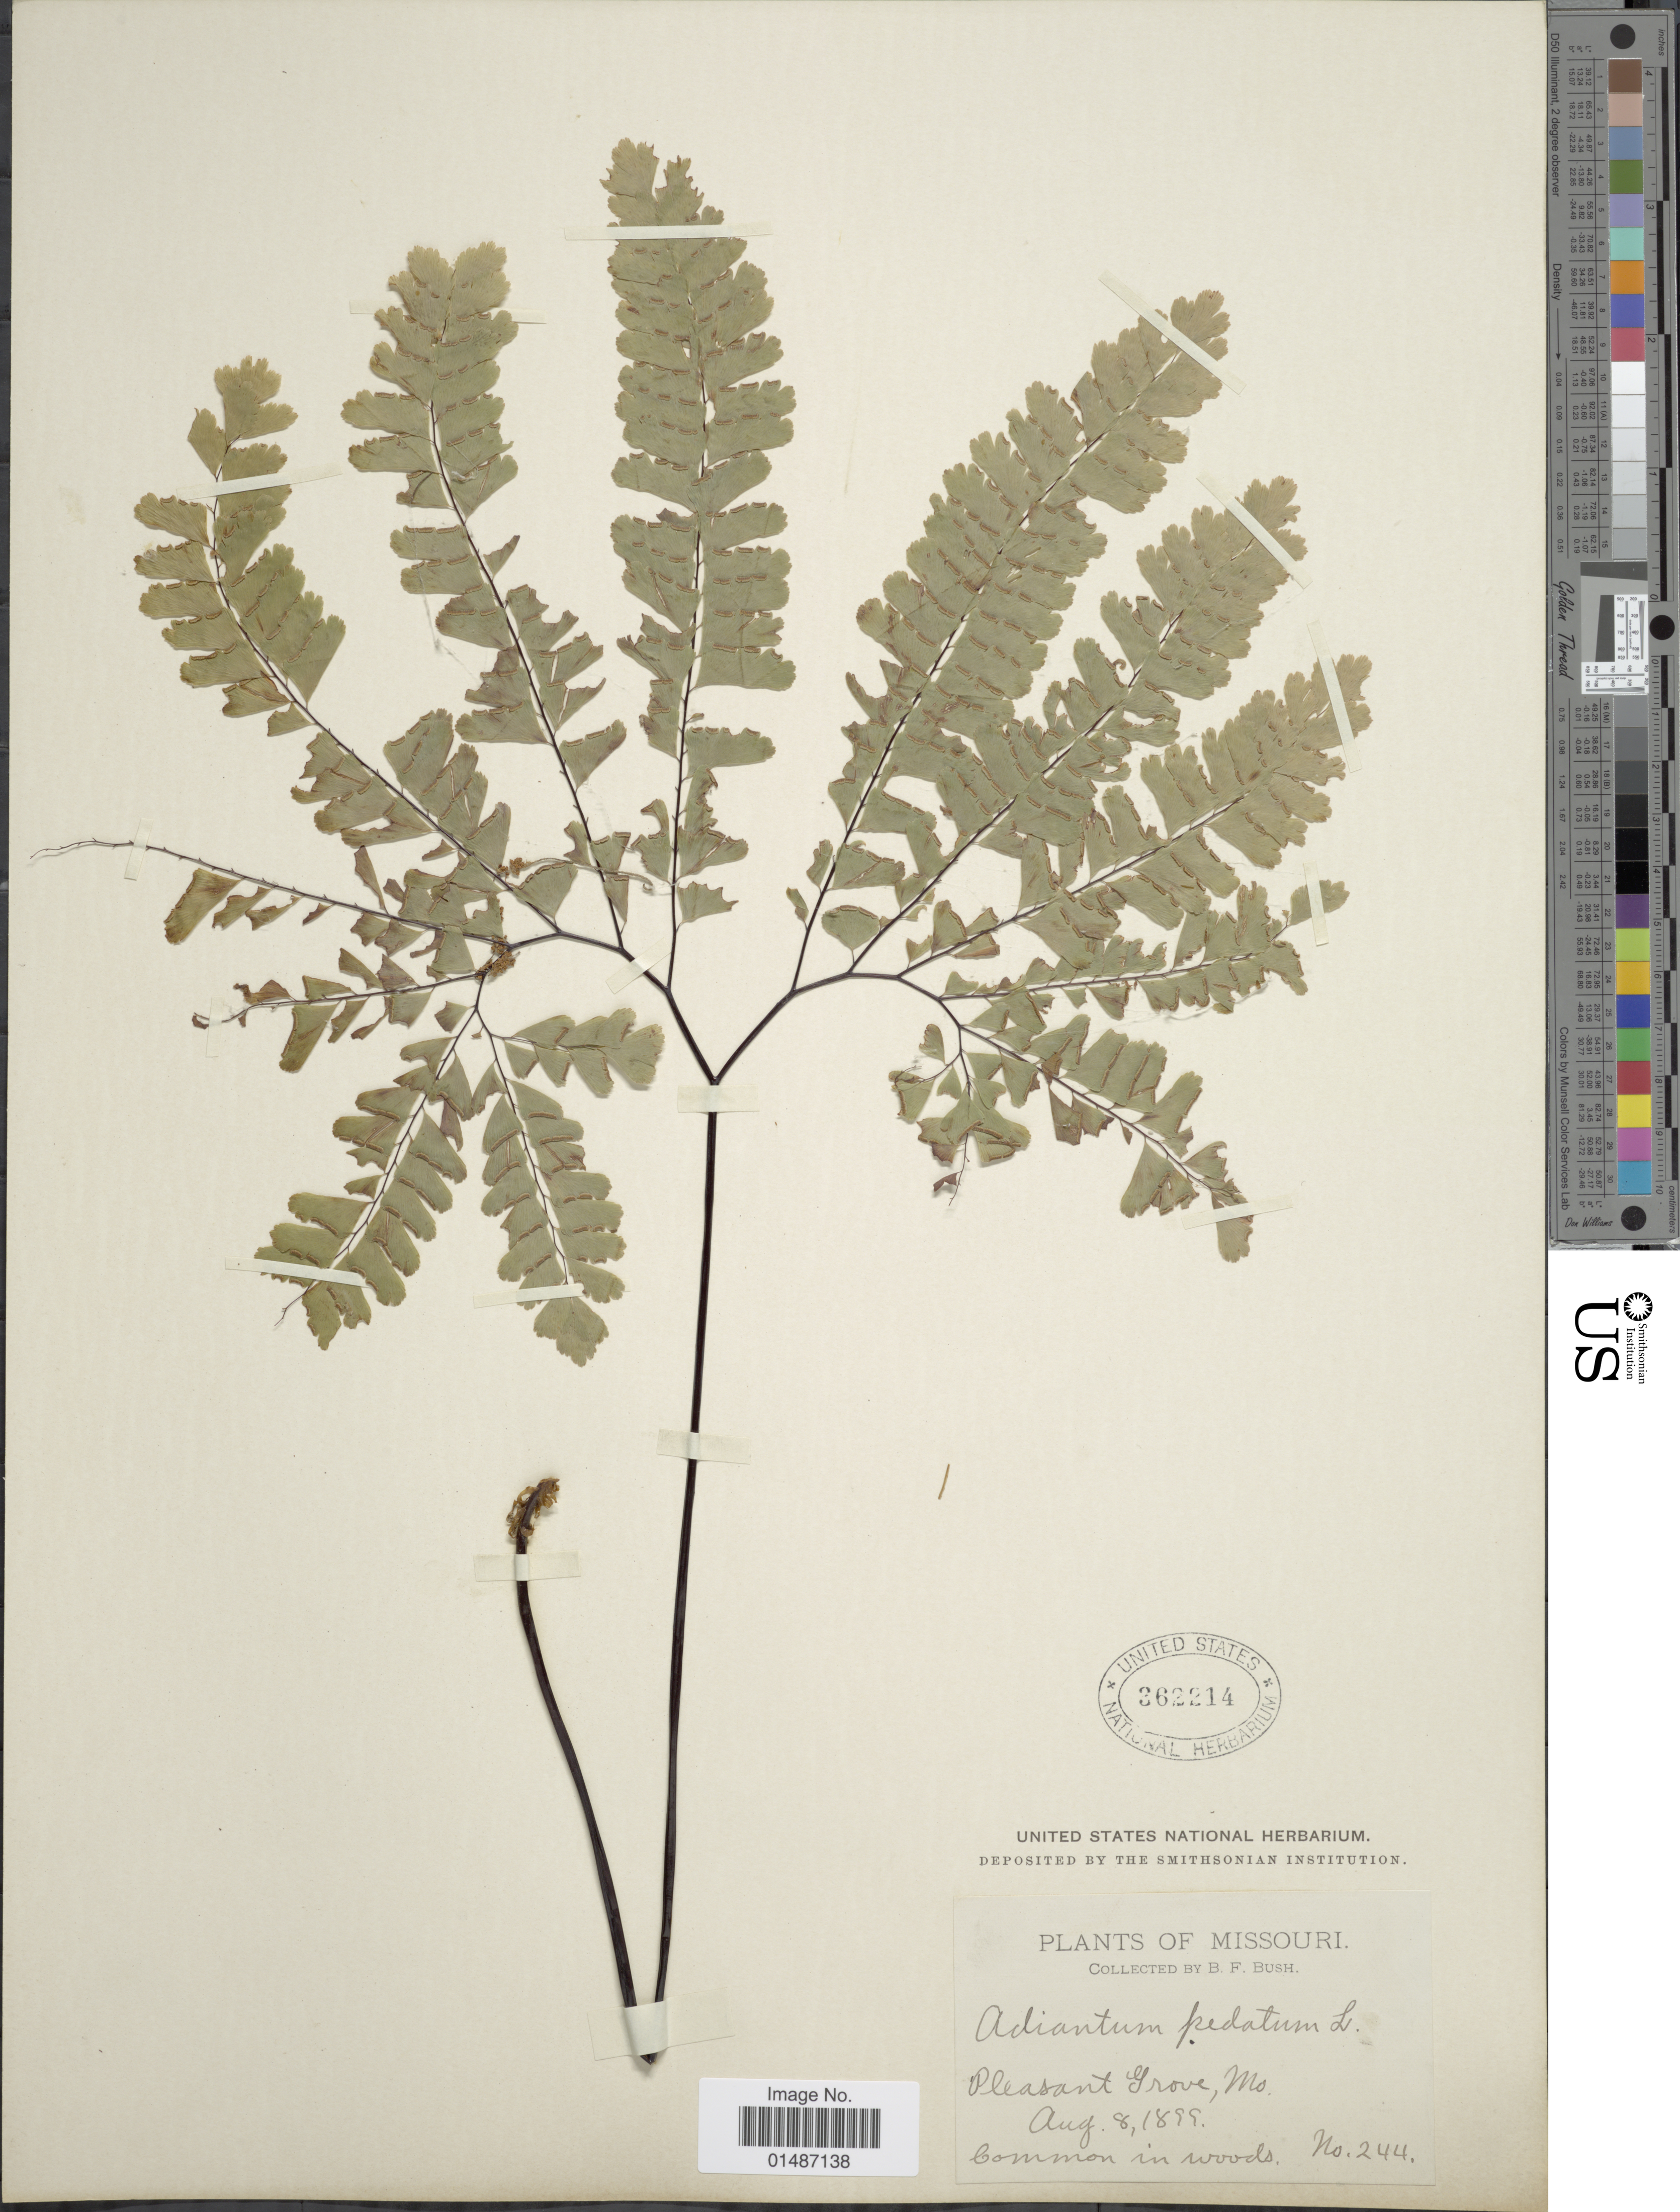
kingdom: Plantae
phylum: Tracheophyta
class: Polypodiopsida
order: Polypodiales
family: Pteridaceae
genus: Adiantum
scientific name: Adiantum pedatum var. pedatum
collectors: B. F. Bush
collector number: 244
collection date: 1899-08-08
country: United States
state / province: Missouri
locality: Pleasant Grove.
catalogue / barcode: US 362214